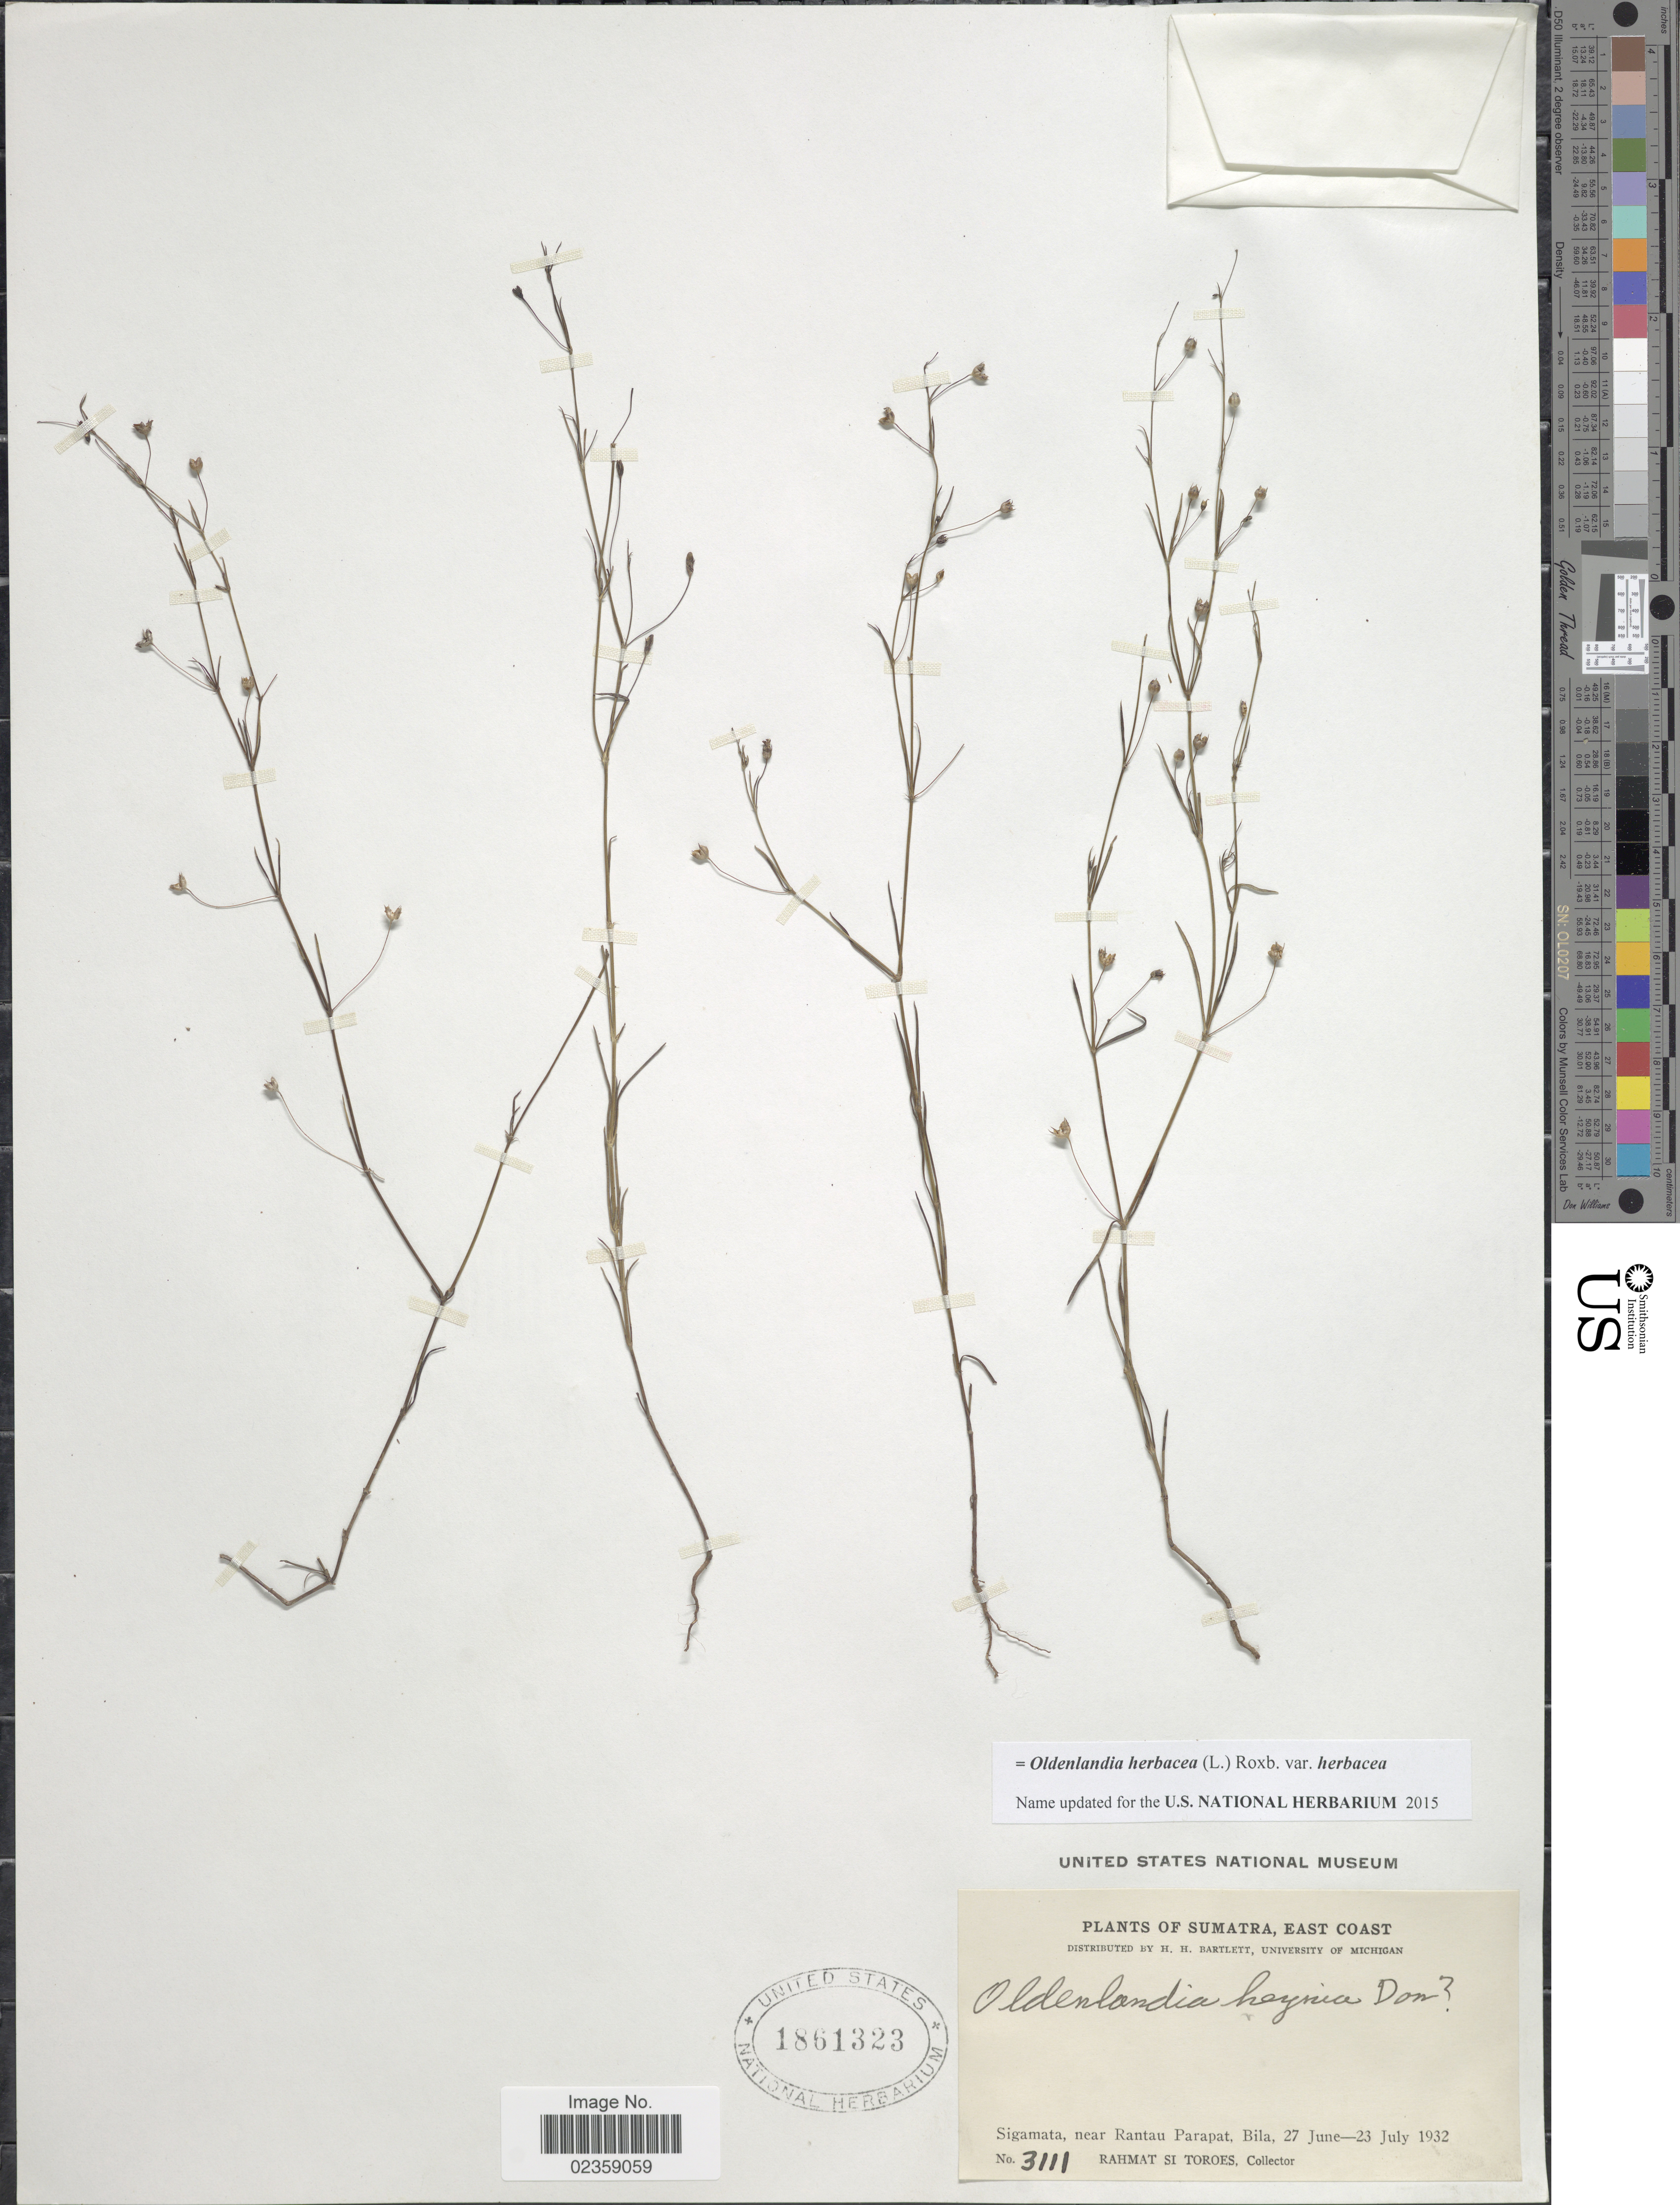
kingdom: Plantae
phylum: Tracheophyta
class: Magnoliopsida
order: Gentianales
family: Rubiaceae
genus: Oldenlandia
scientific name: Oldenlandia herbacea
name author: (L.) Roxb.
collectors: Rahmat Si Boeea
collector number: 3111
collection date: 1932-06-27/1932-07-23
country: Indonesia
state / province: Sumatra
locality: Sumatra, East Ciast. Sigamata, near Rantau Parapat, Bila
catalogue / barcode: US 1861323